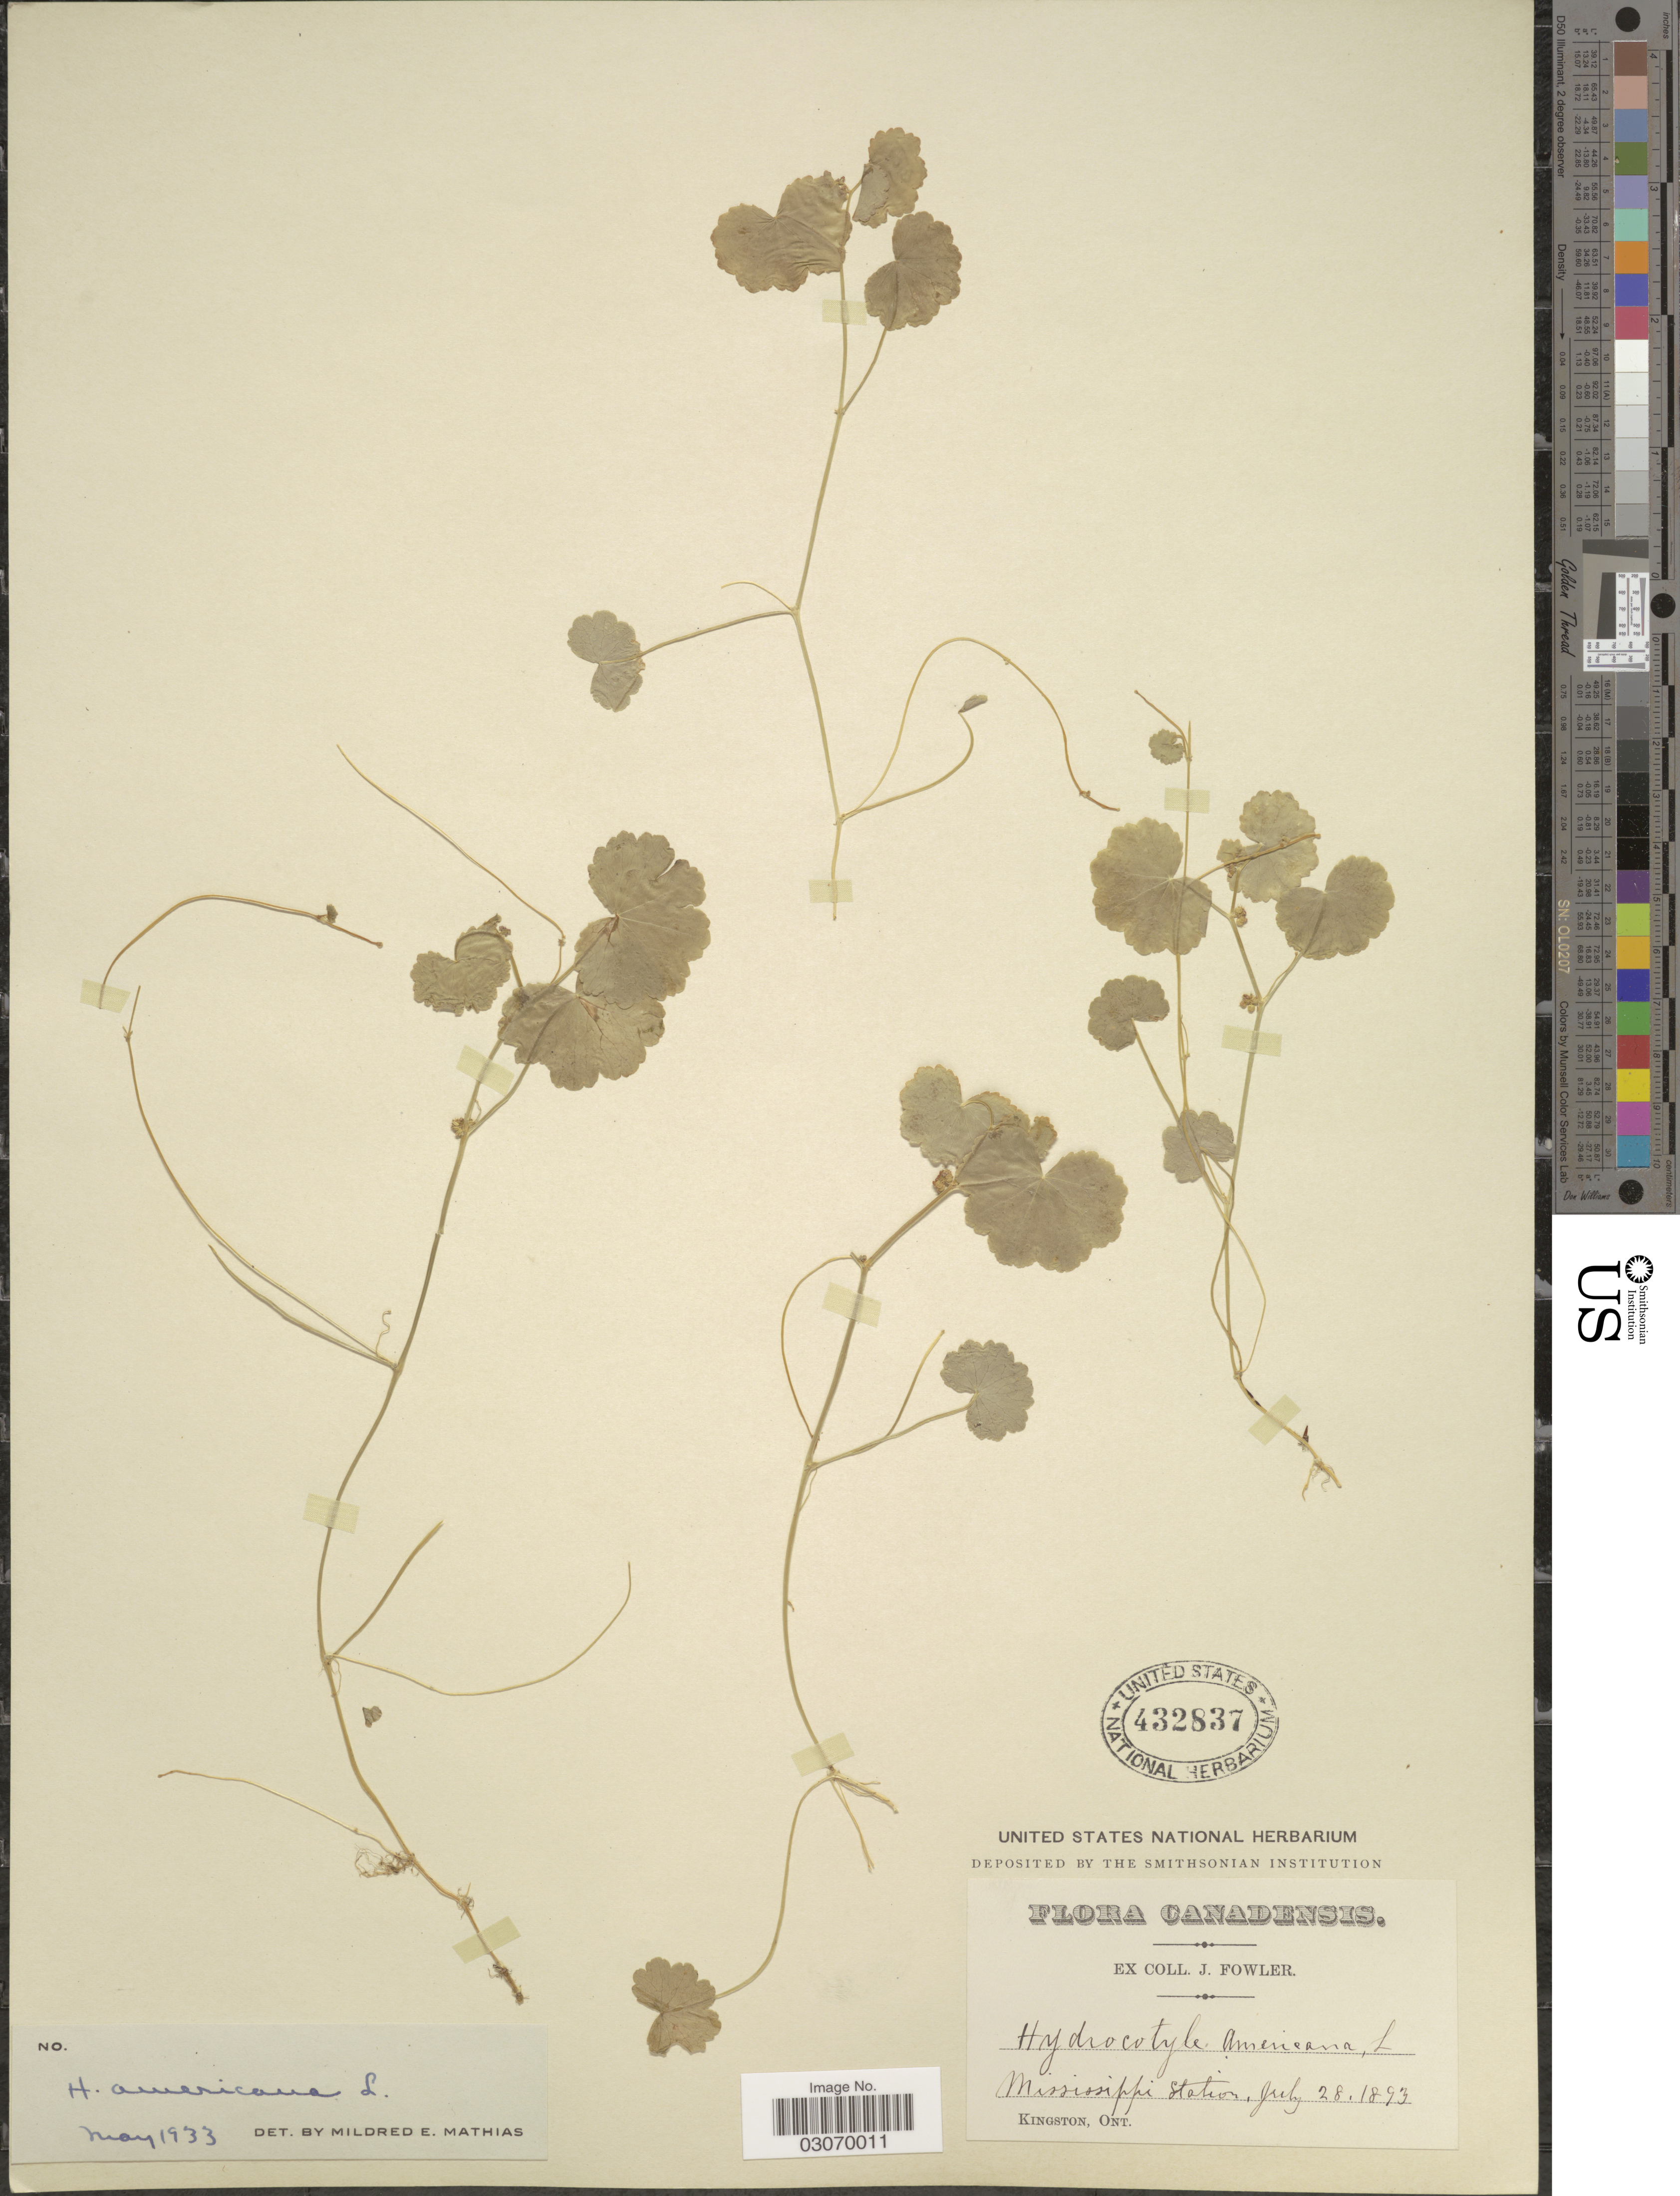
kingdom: Plantae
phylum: Tracheophyta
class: Magnoliopsida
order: Apiales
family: Araliaceae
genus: Hydrocotyle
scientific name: Hydrocotyle americana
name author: L.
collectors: J. Fowler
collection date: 1893-07-28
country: United States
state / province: Mississippi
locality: Mississippi Station.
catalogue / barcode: US 432837